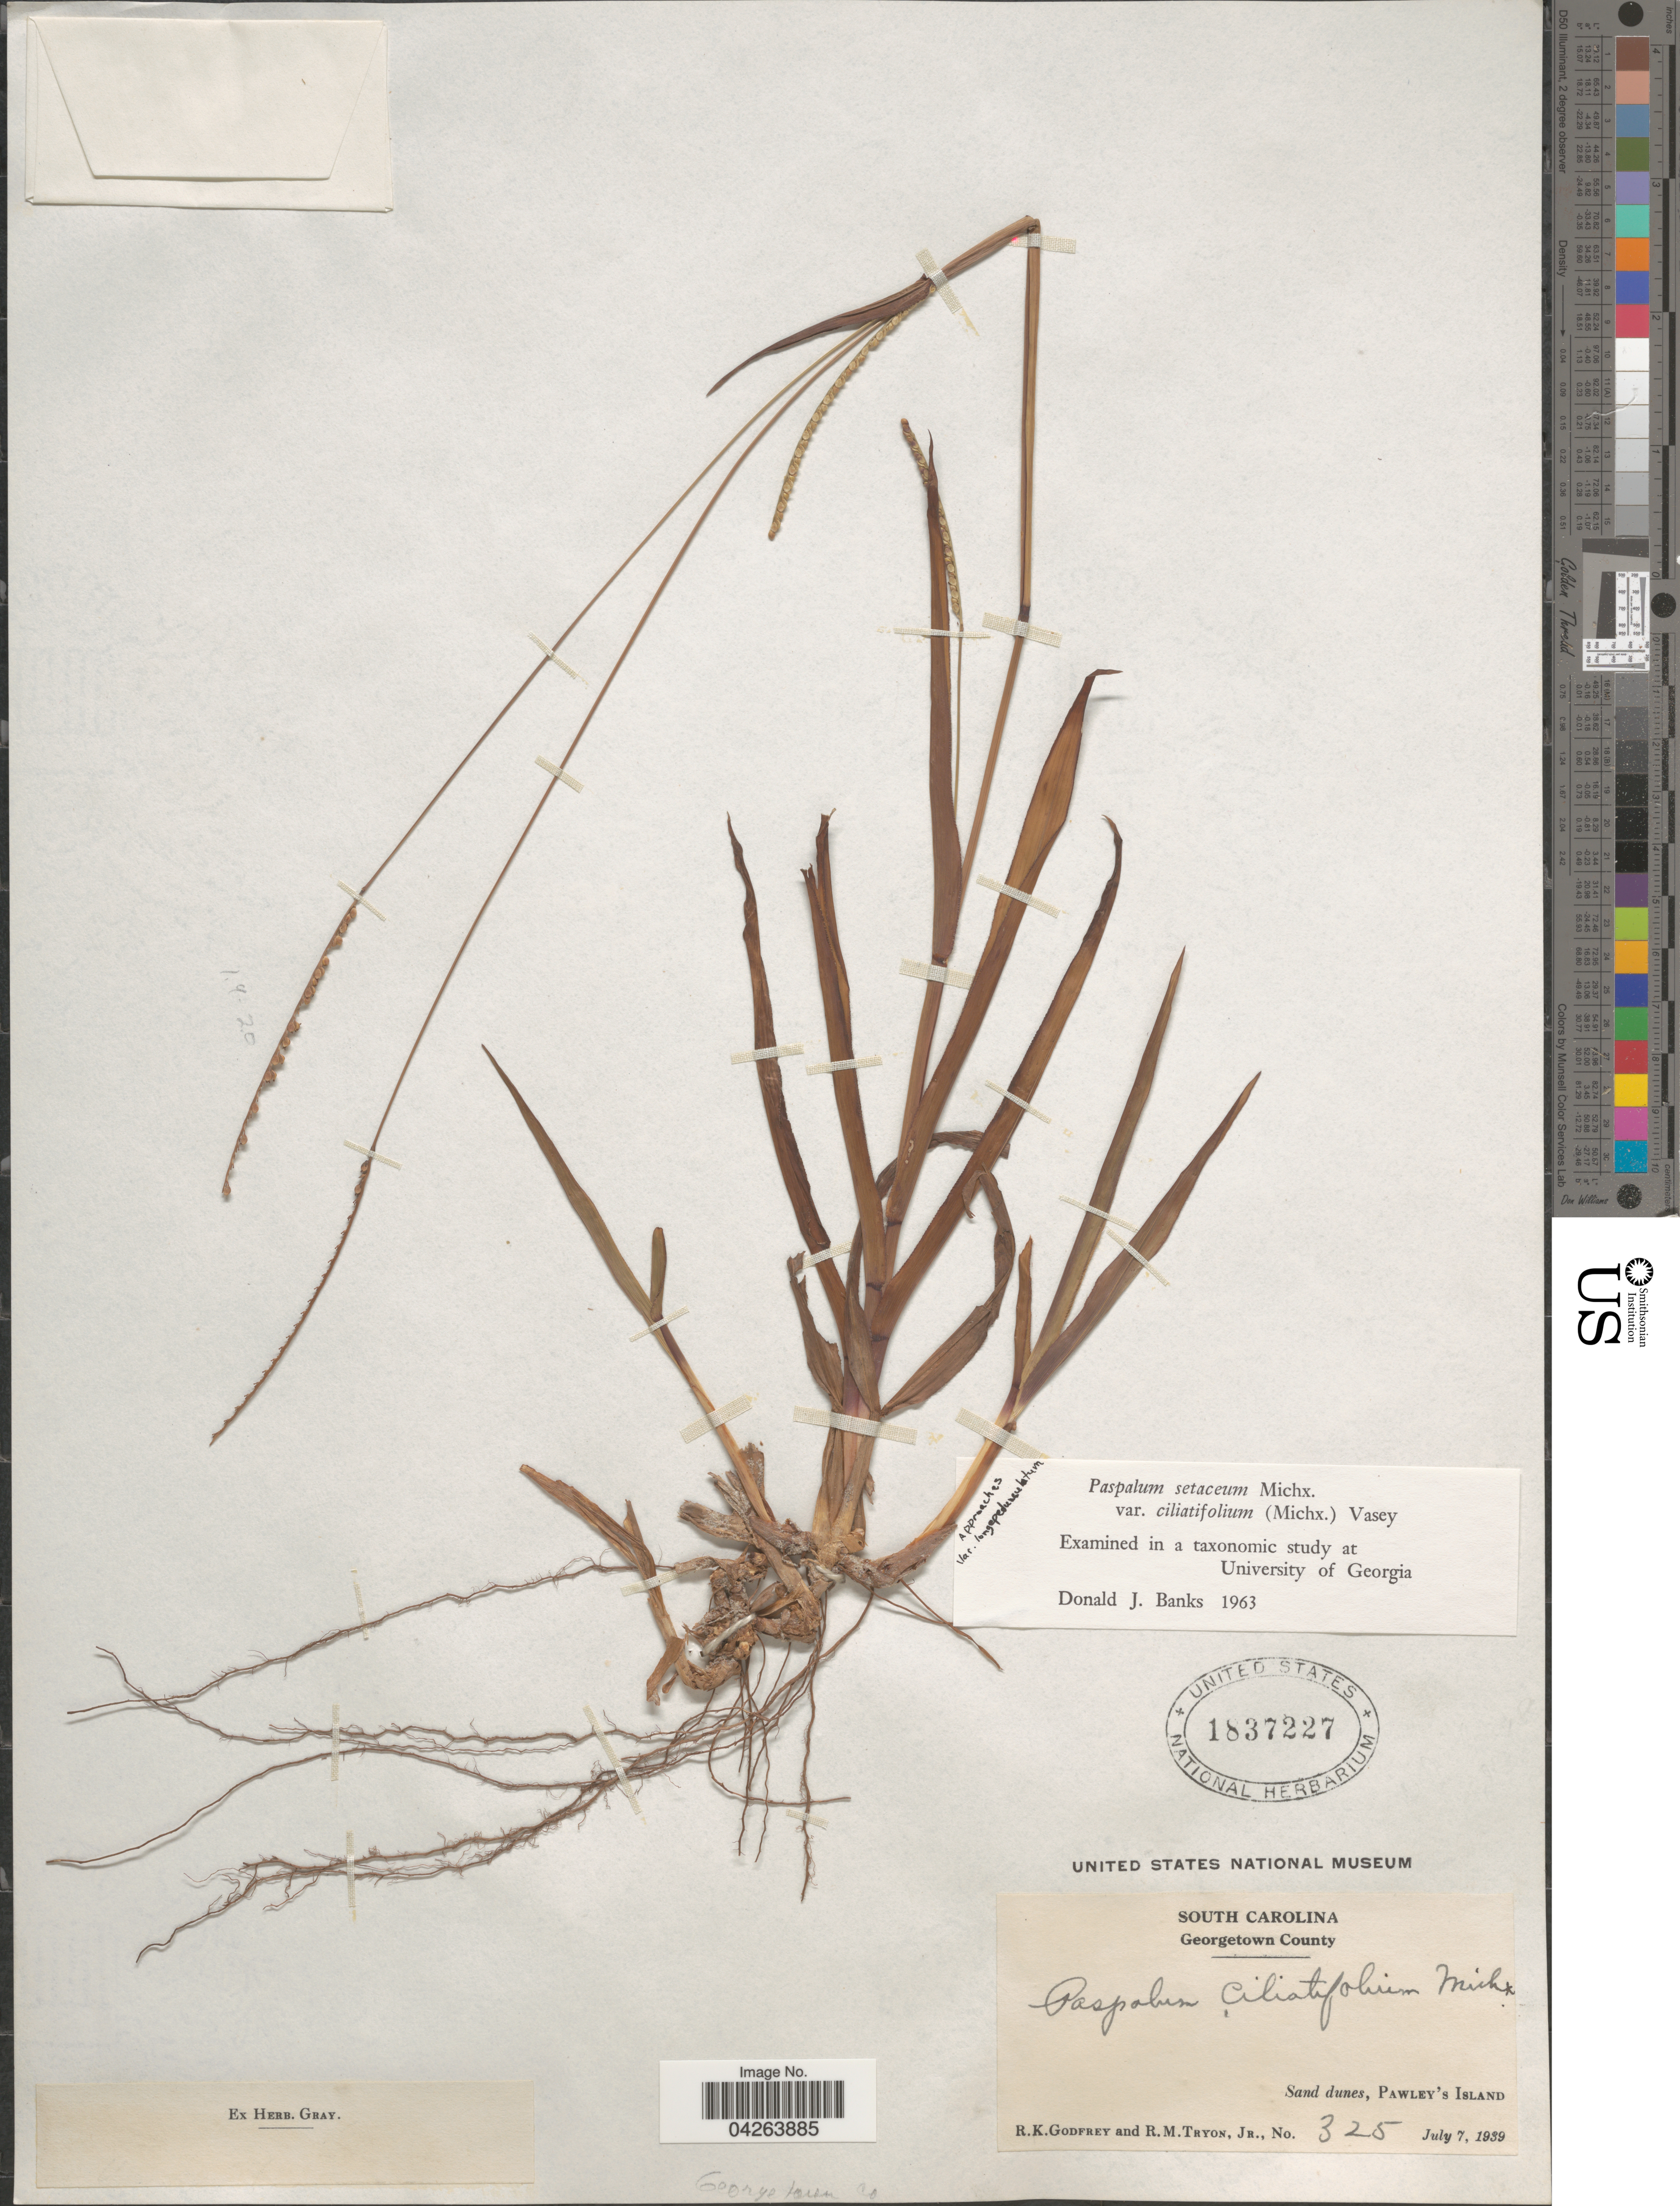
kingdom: Plantae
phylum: Tracheophyta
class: Liliopsida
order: Poales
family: Poaceae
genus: Paspalum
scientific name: Paspalum setaceum var. ciliatifolium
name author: (Michx.) Vasey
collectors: R. K. Godfrey & R. Tryon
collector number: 325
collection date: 1939-07-07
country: United States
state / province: South Carolina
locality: Georgetown County. Sand dunes, Pawley's Island.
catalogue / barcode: US 1837227